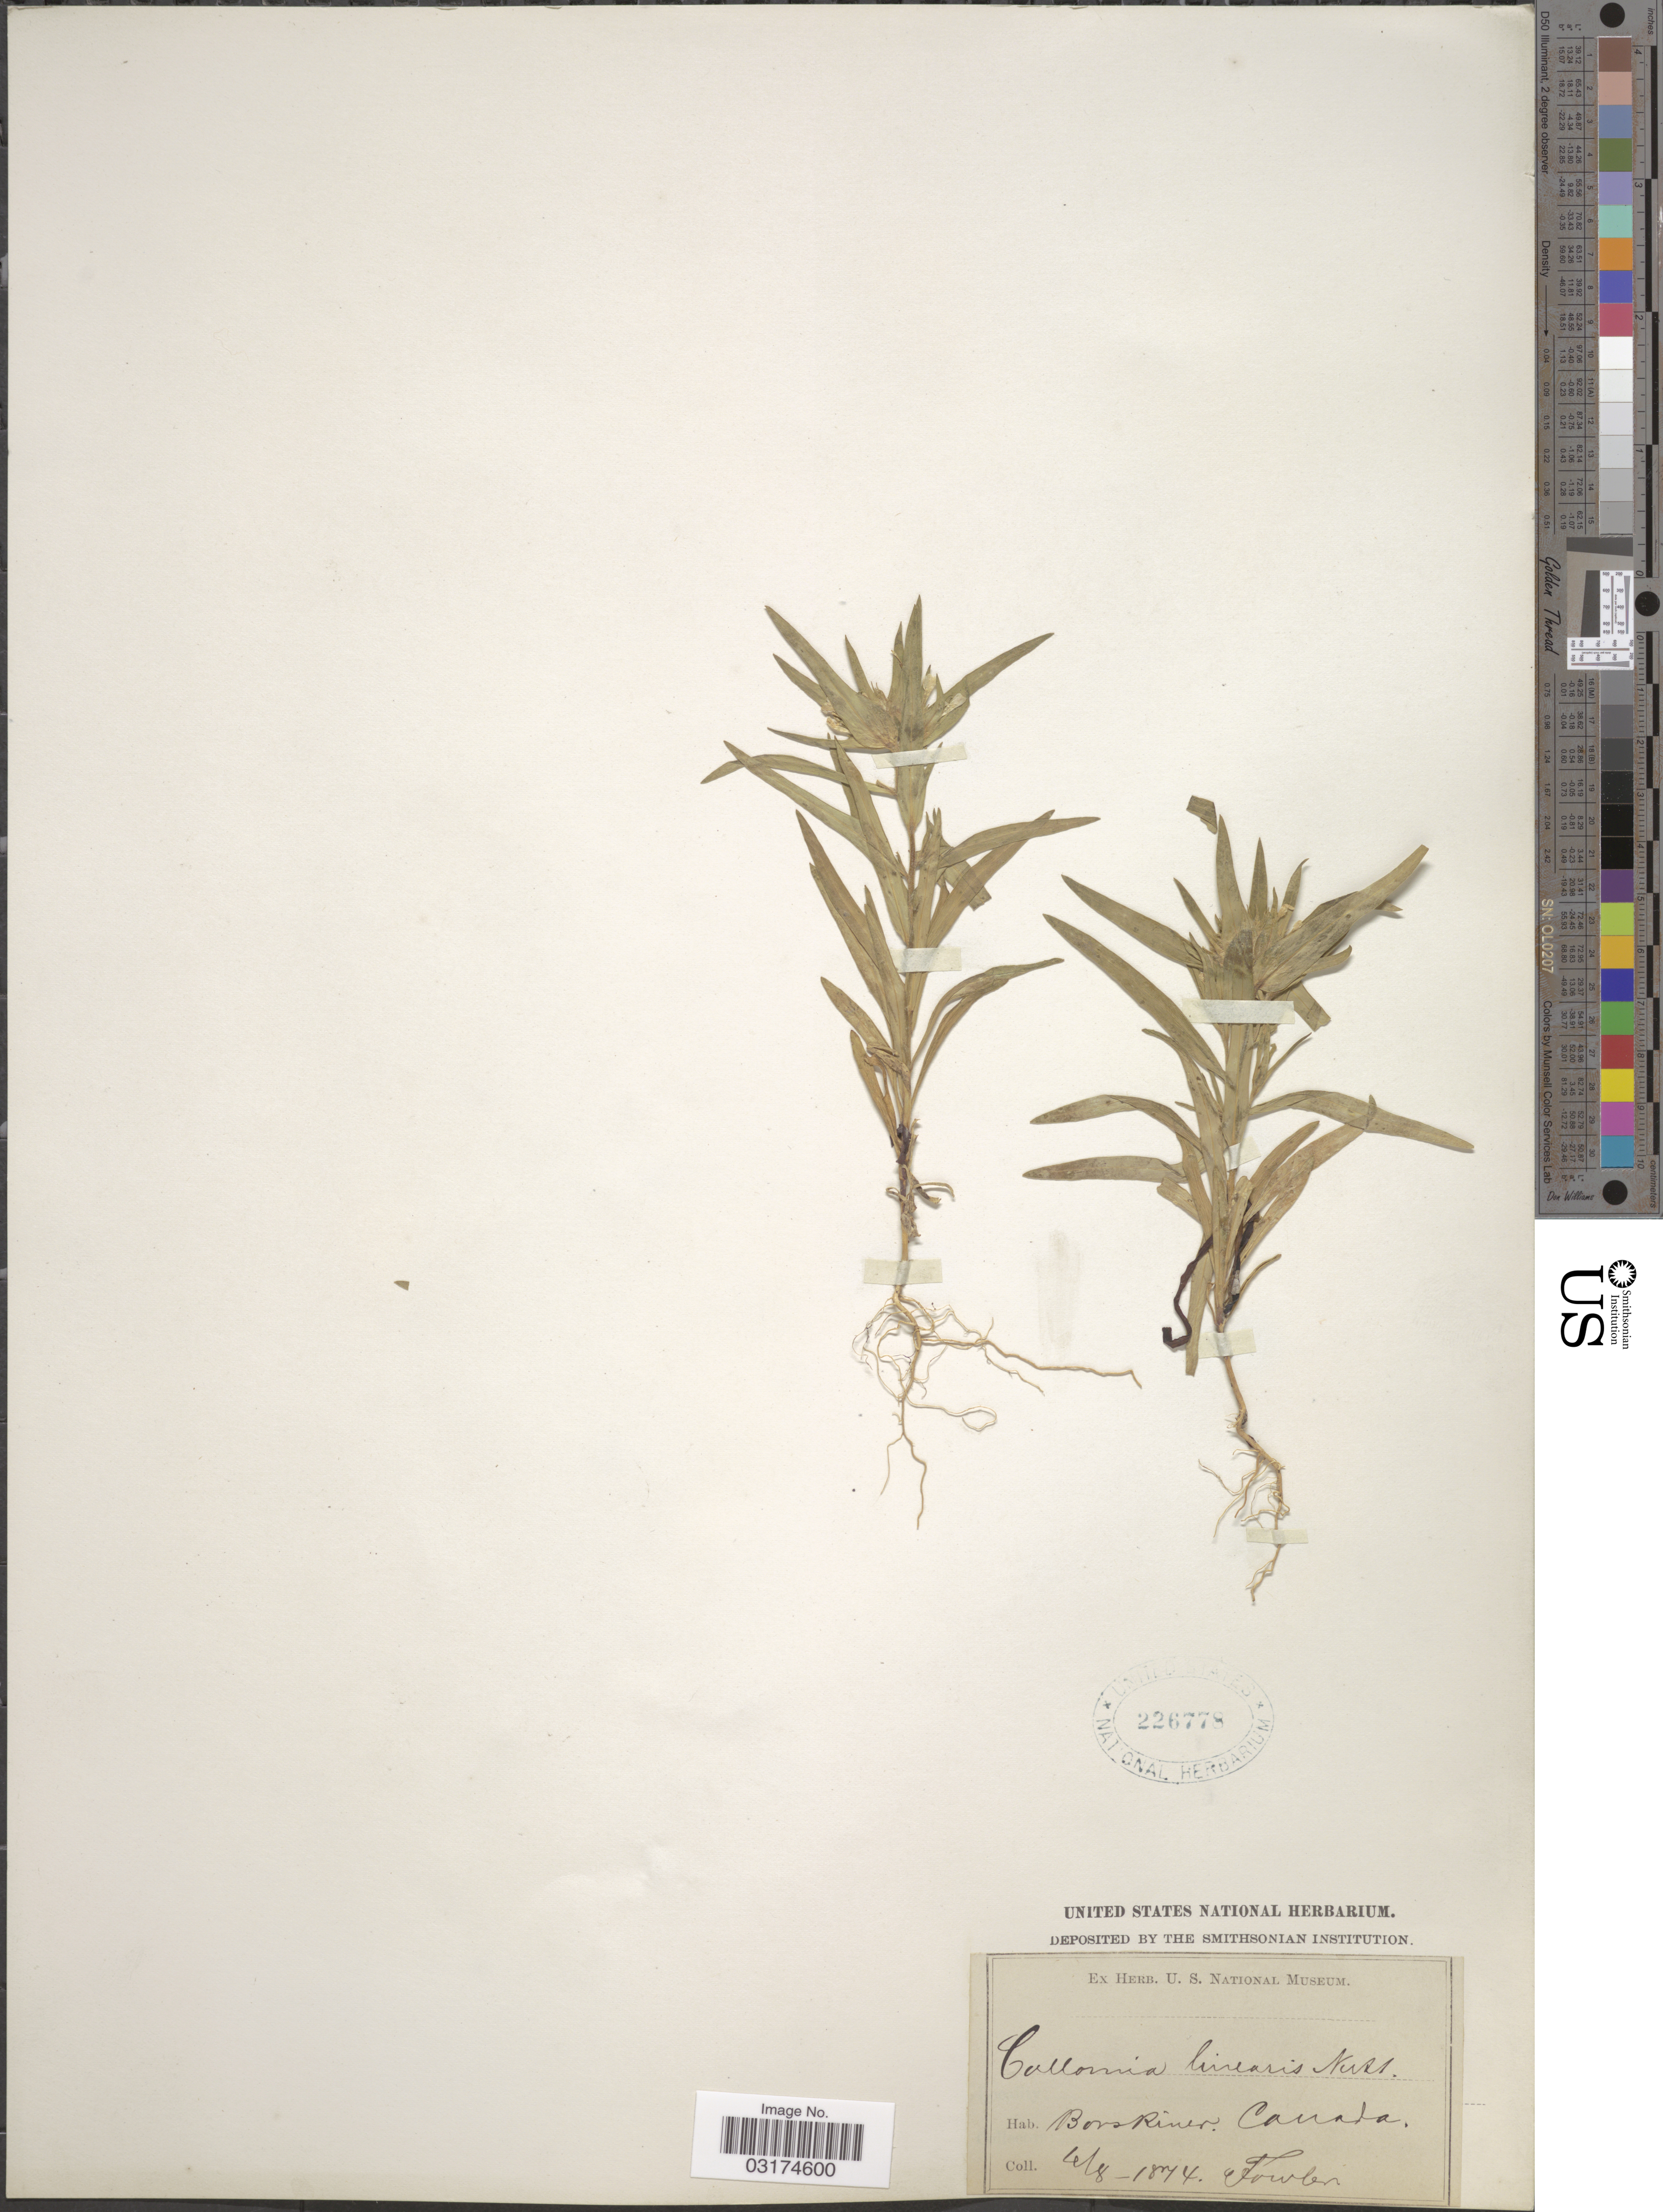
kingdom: Plantae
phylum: Tracheophyta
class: Magnoliopsida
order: Ericales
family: Polemoniaceae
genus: Collomia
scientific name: Collomia linearis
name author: Nutt.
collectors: Fowler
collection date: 1874-04-08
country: Canada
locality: Bow River.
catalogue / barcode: US 226778